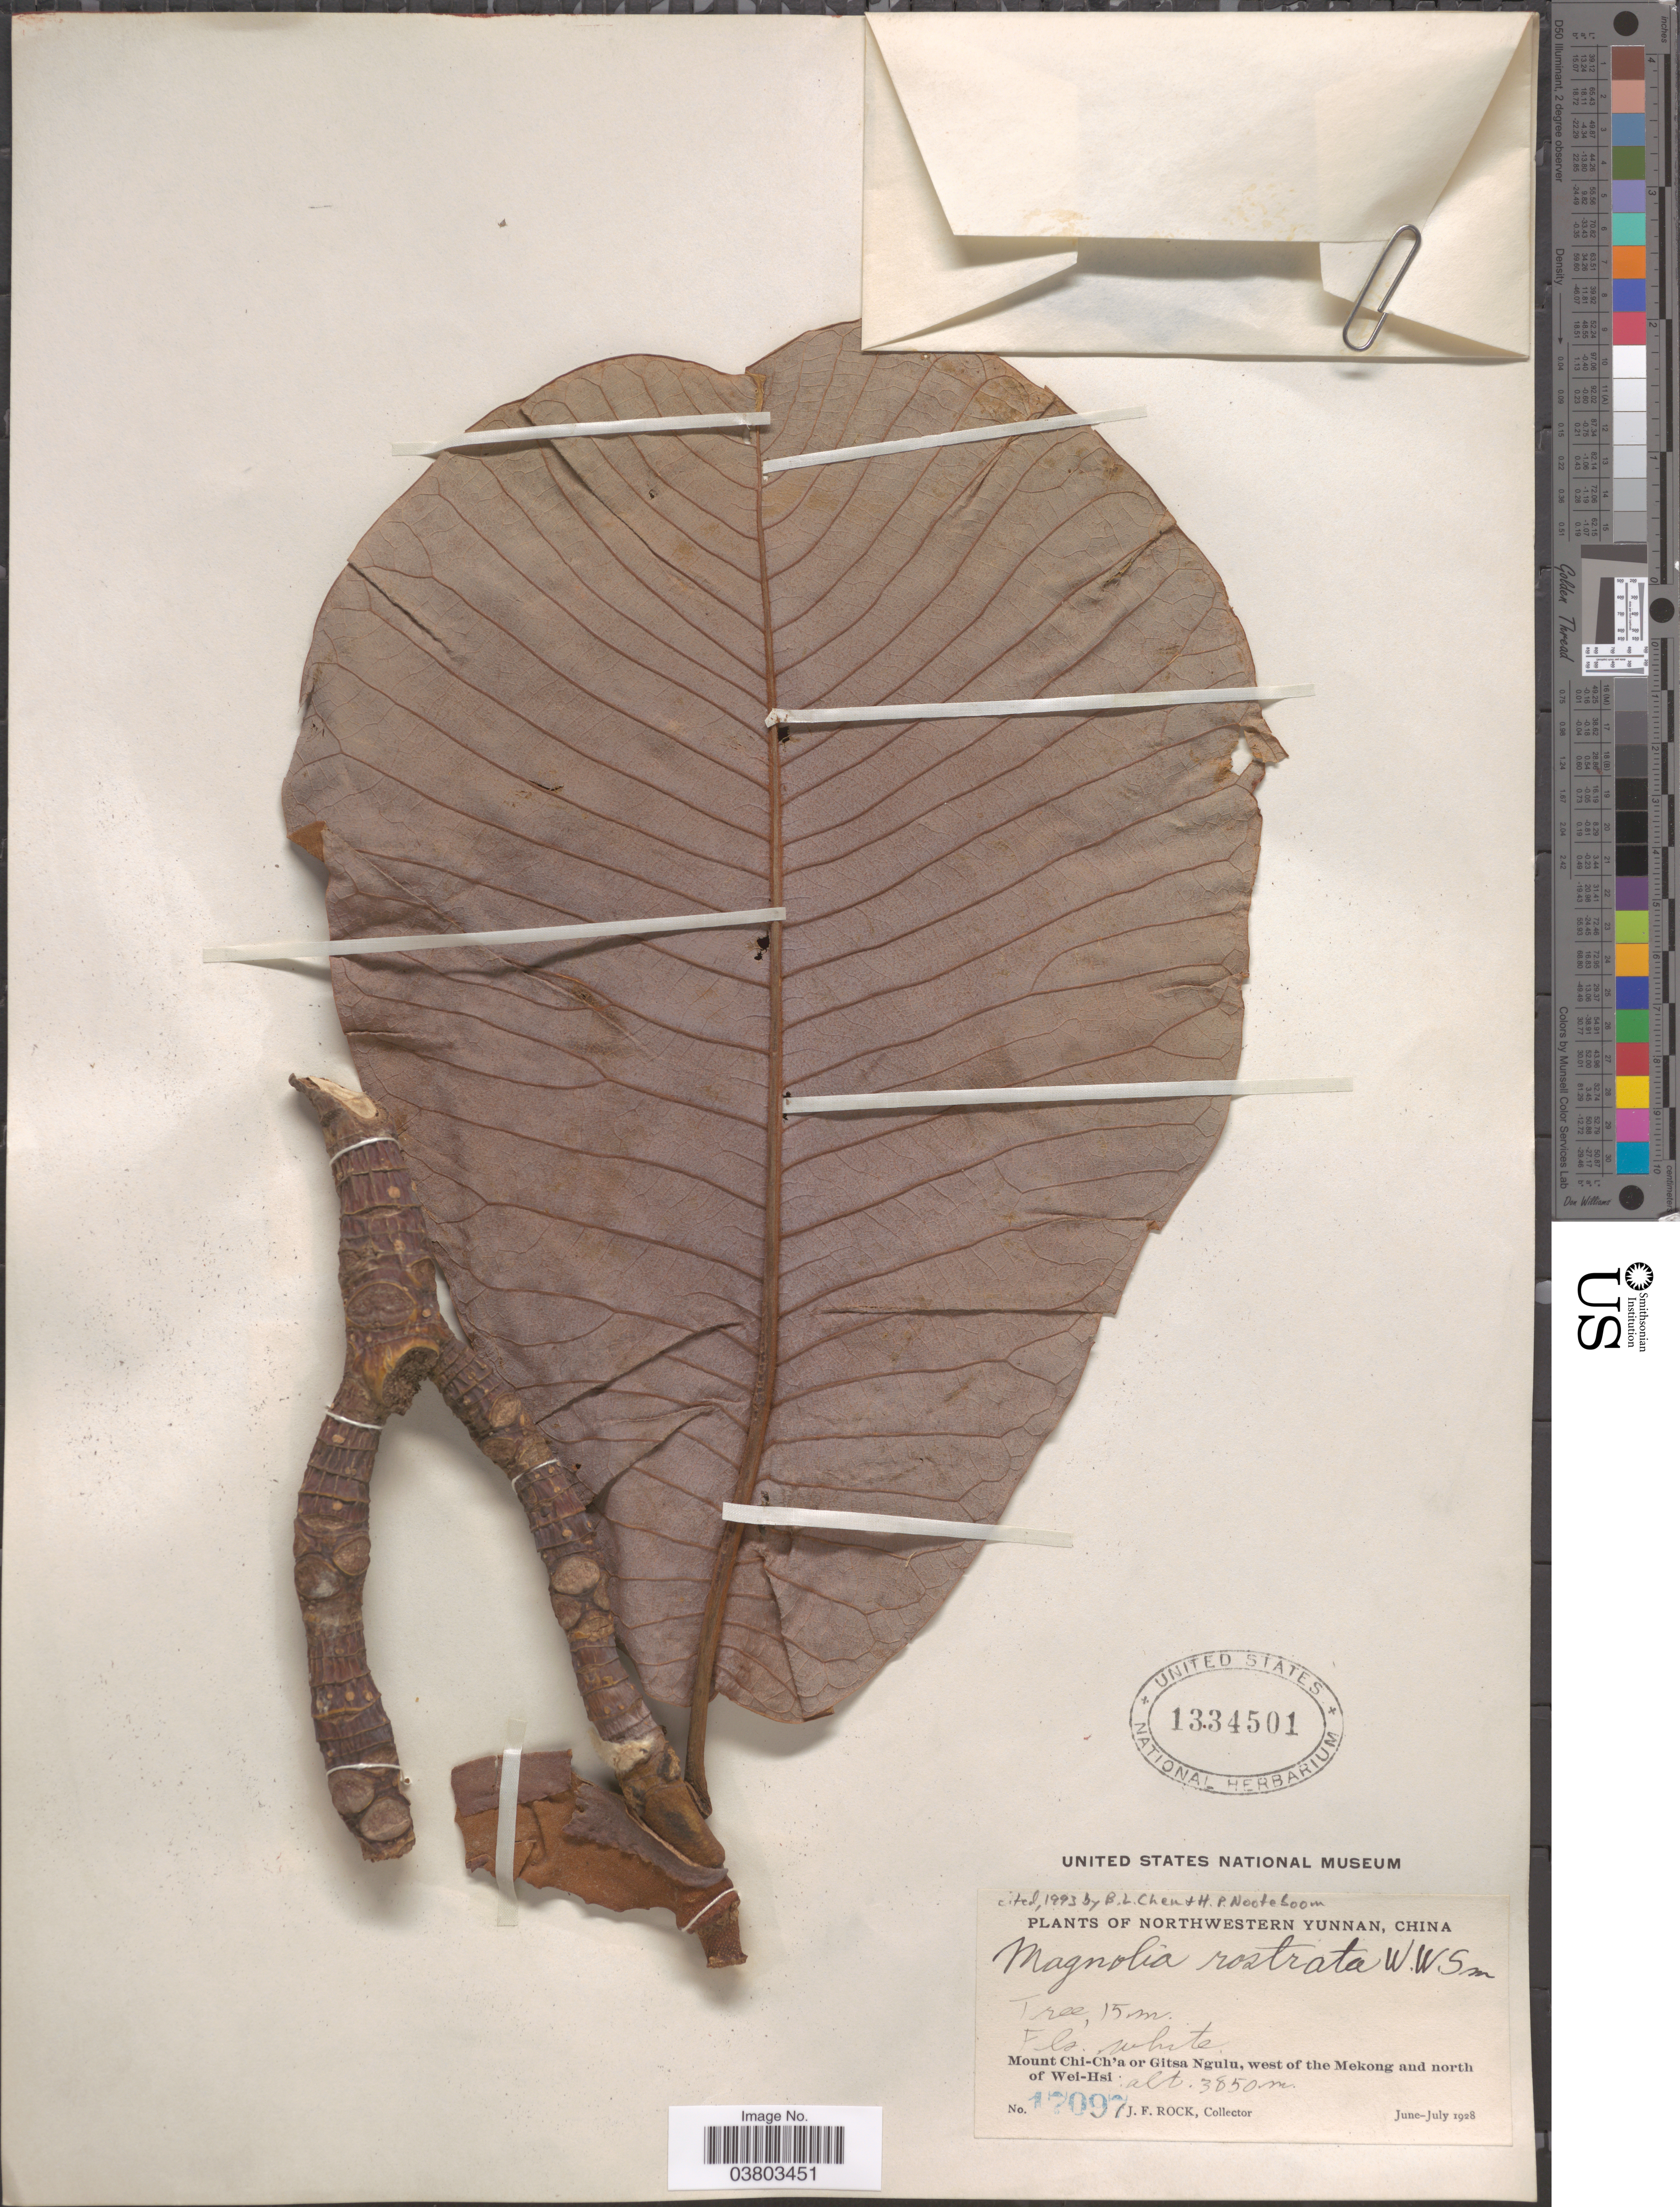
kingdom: Plantae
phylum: Tracheophyta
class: Magnoliopsida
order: Magnoliales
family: Magnoliaceae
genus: Magnolia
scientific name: Magnolia rostrata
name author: W.W. Sm.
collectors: J. Rock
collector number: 17097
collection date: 1928-06/1928-07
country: China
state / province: Yunnan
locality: Northwestern Yunnan. Mount Chi-Ch'a or Gitsa Ngulu, west of the Mekong and north of Wei-Hsi.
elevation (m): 3850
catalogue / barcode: US 1334501